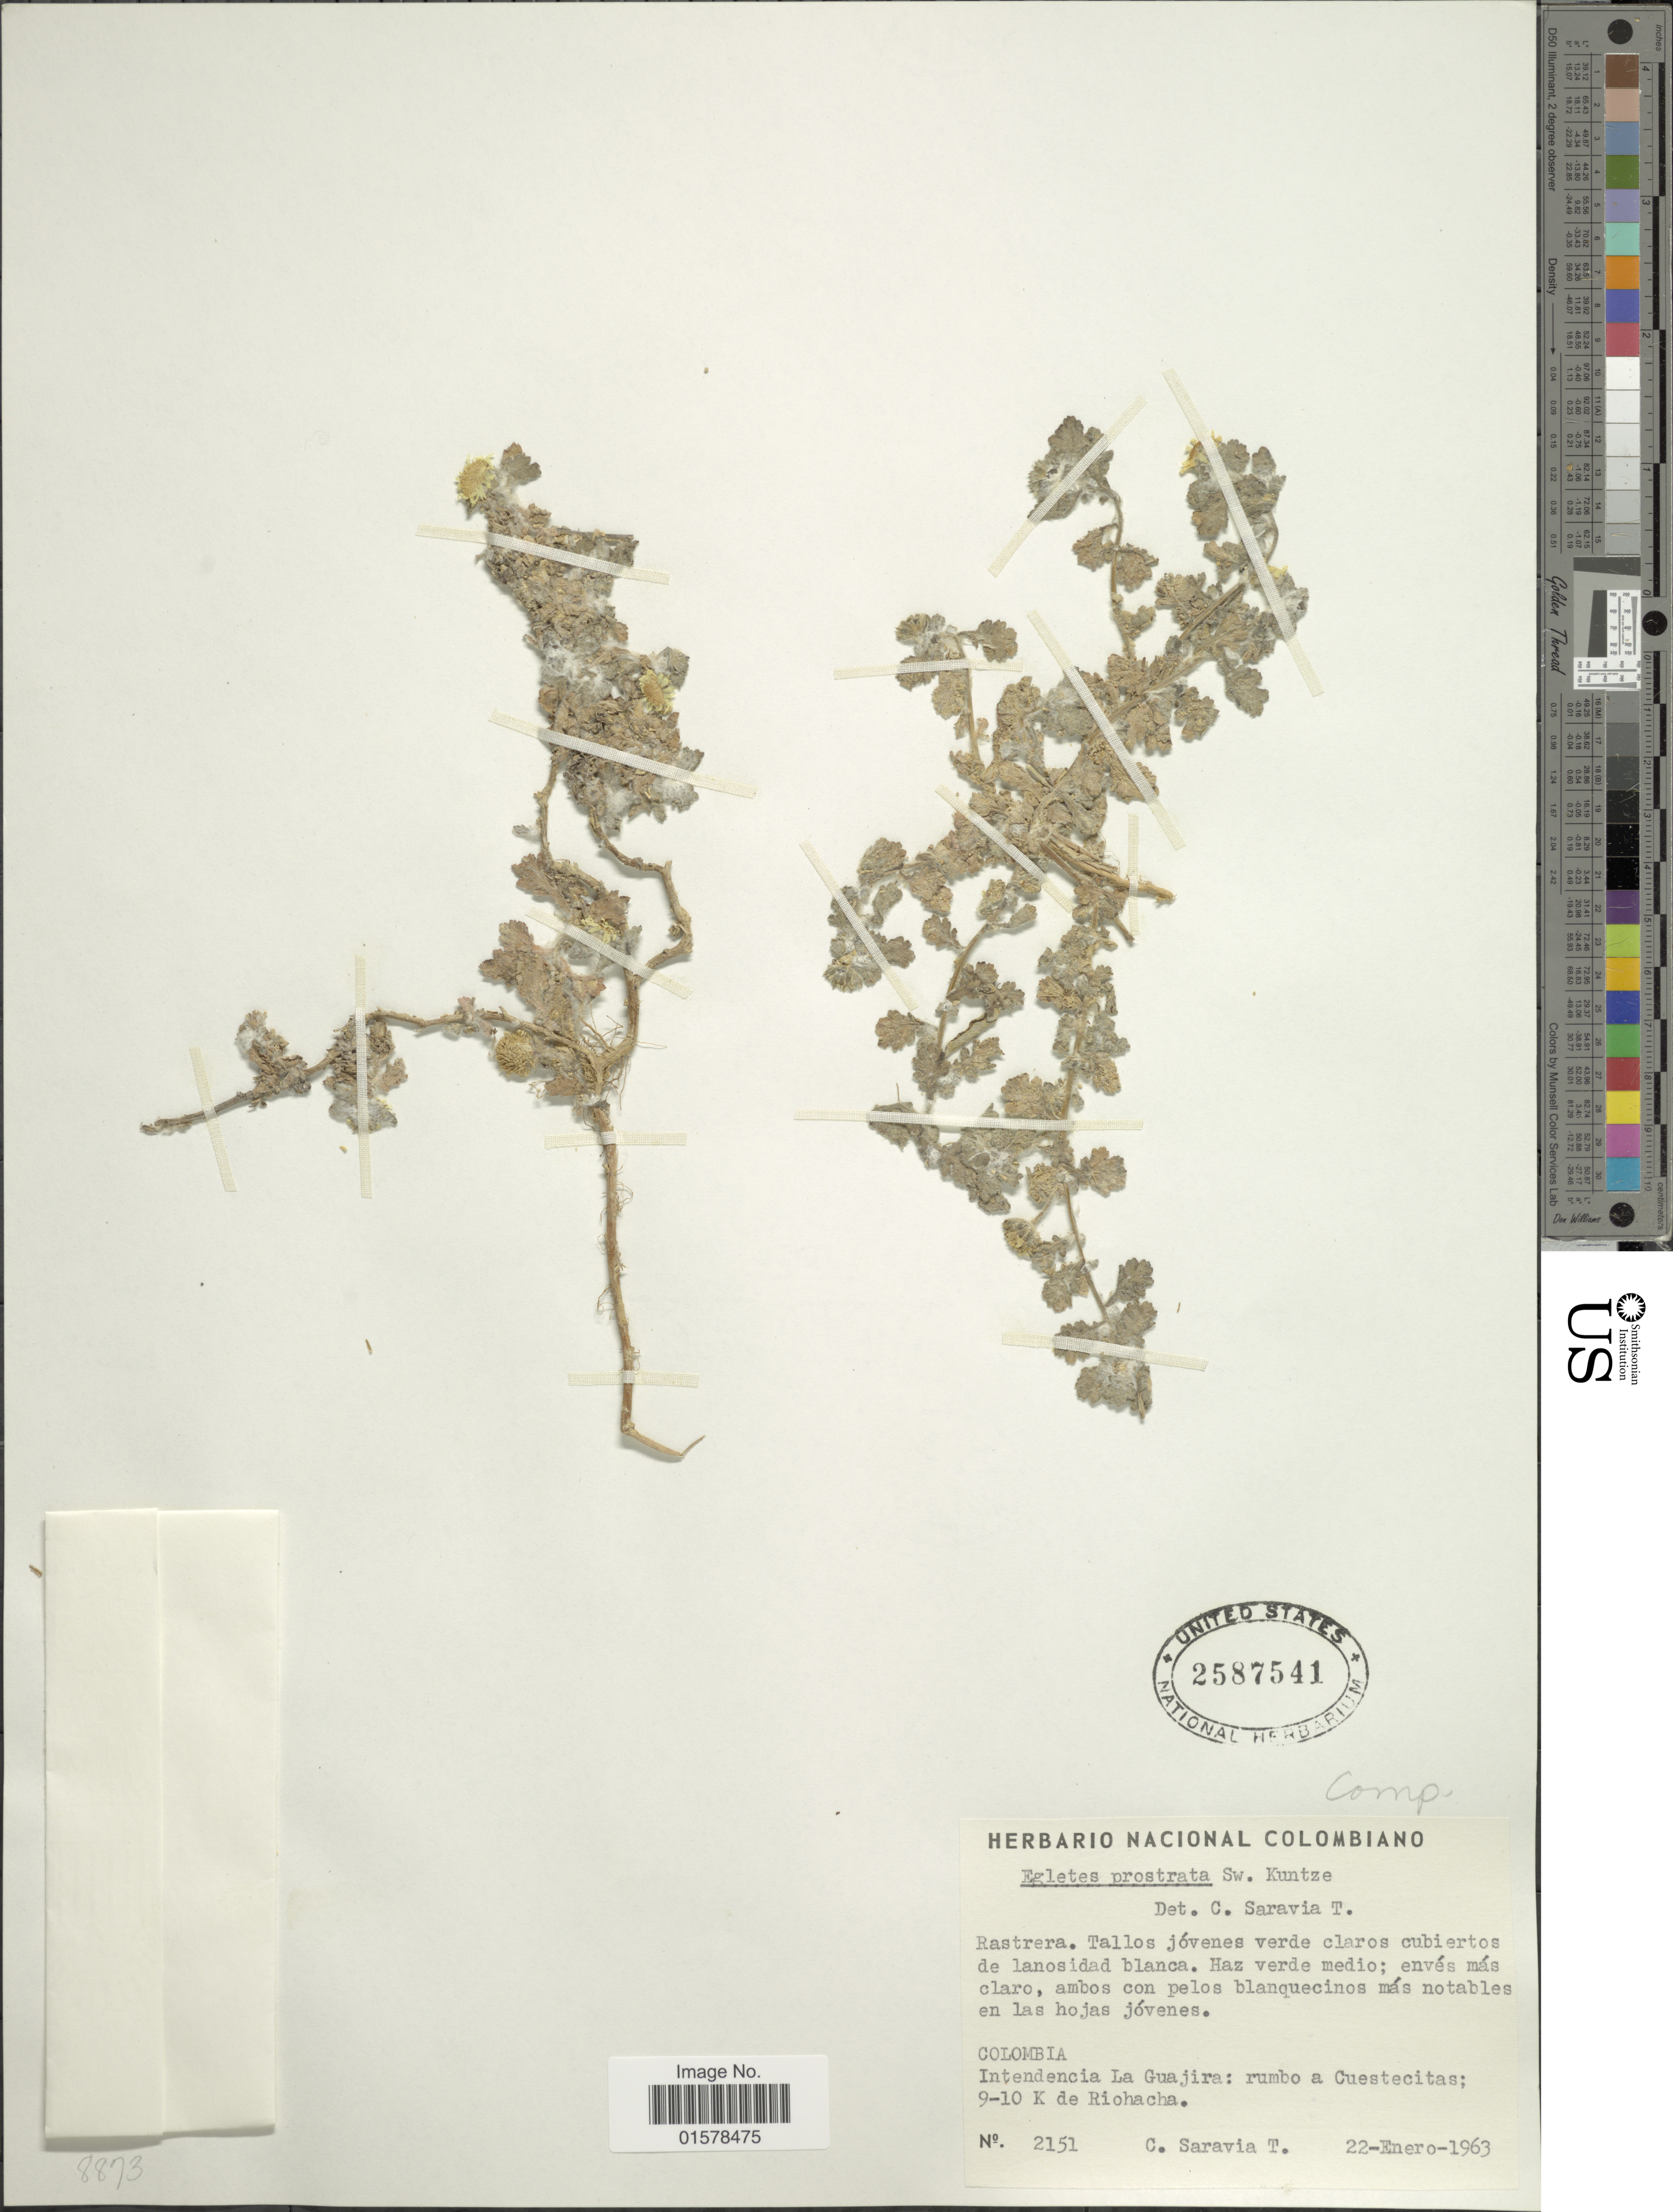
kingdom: Plantae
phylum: Tracheophyta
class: Magnoliopsida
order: Asterales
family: Asteraceae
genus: Egletes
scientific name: Egletes prostrata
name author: (Sw.) Kuntze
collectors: C. Saravia T.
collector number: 2151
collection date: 1963-01-22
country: Colombia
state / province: La Guajira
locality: Colombia. Intendencia La Guajira: rumbo a Cuestecitas; 9-10 K de Riochacha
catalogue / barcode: US 2587541